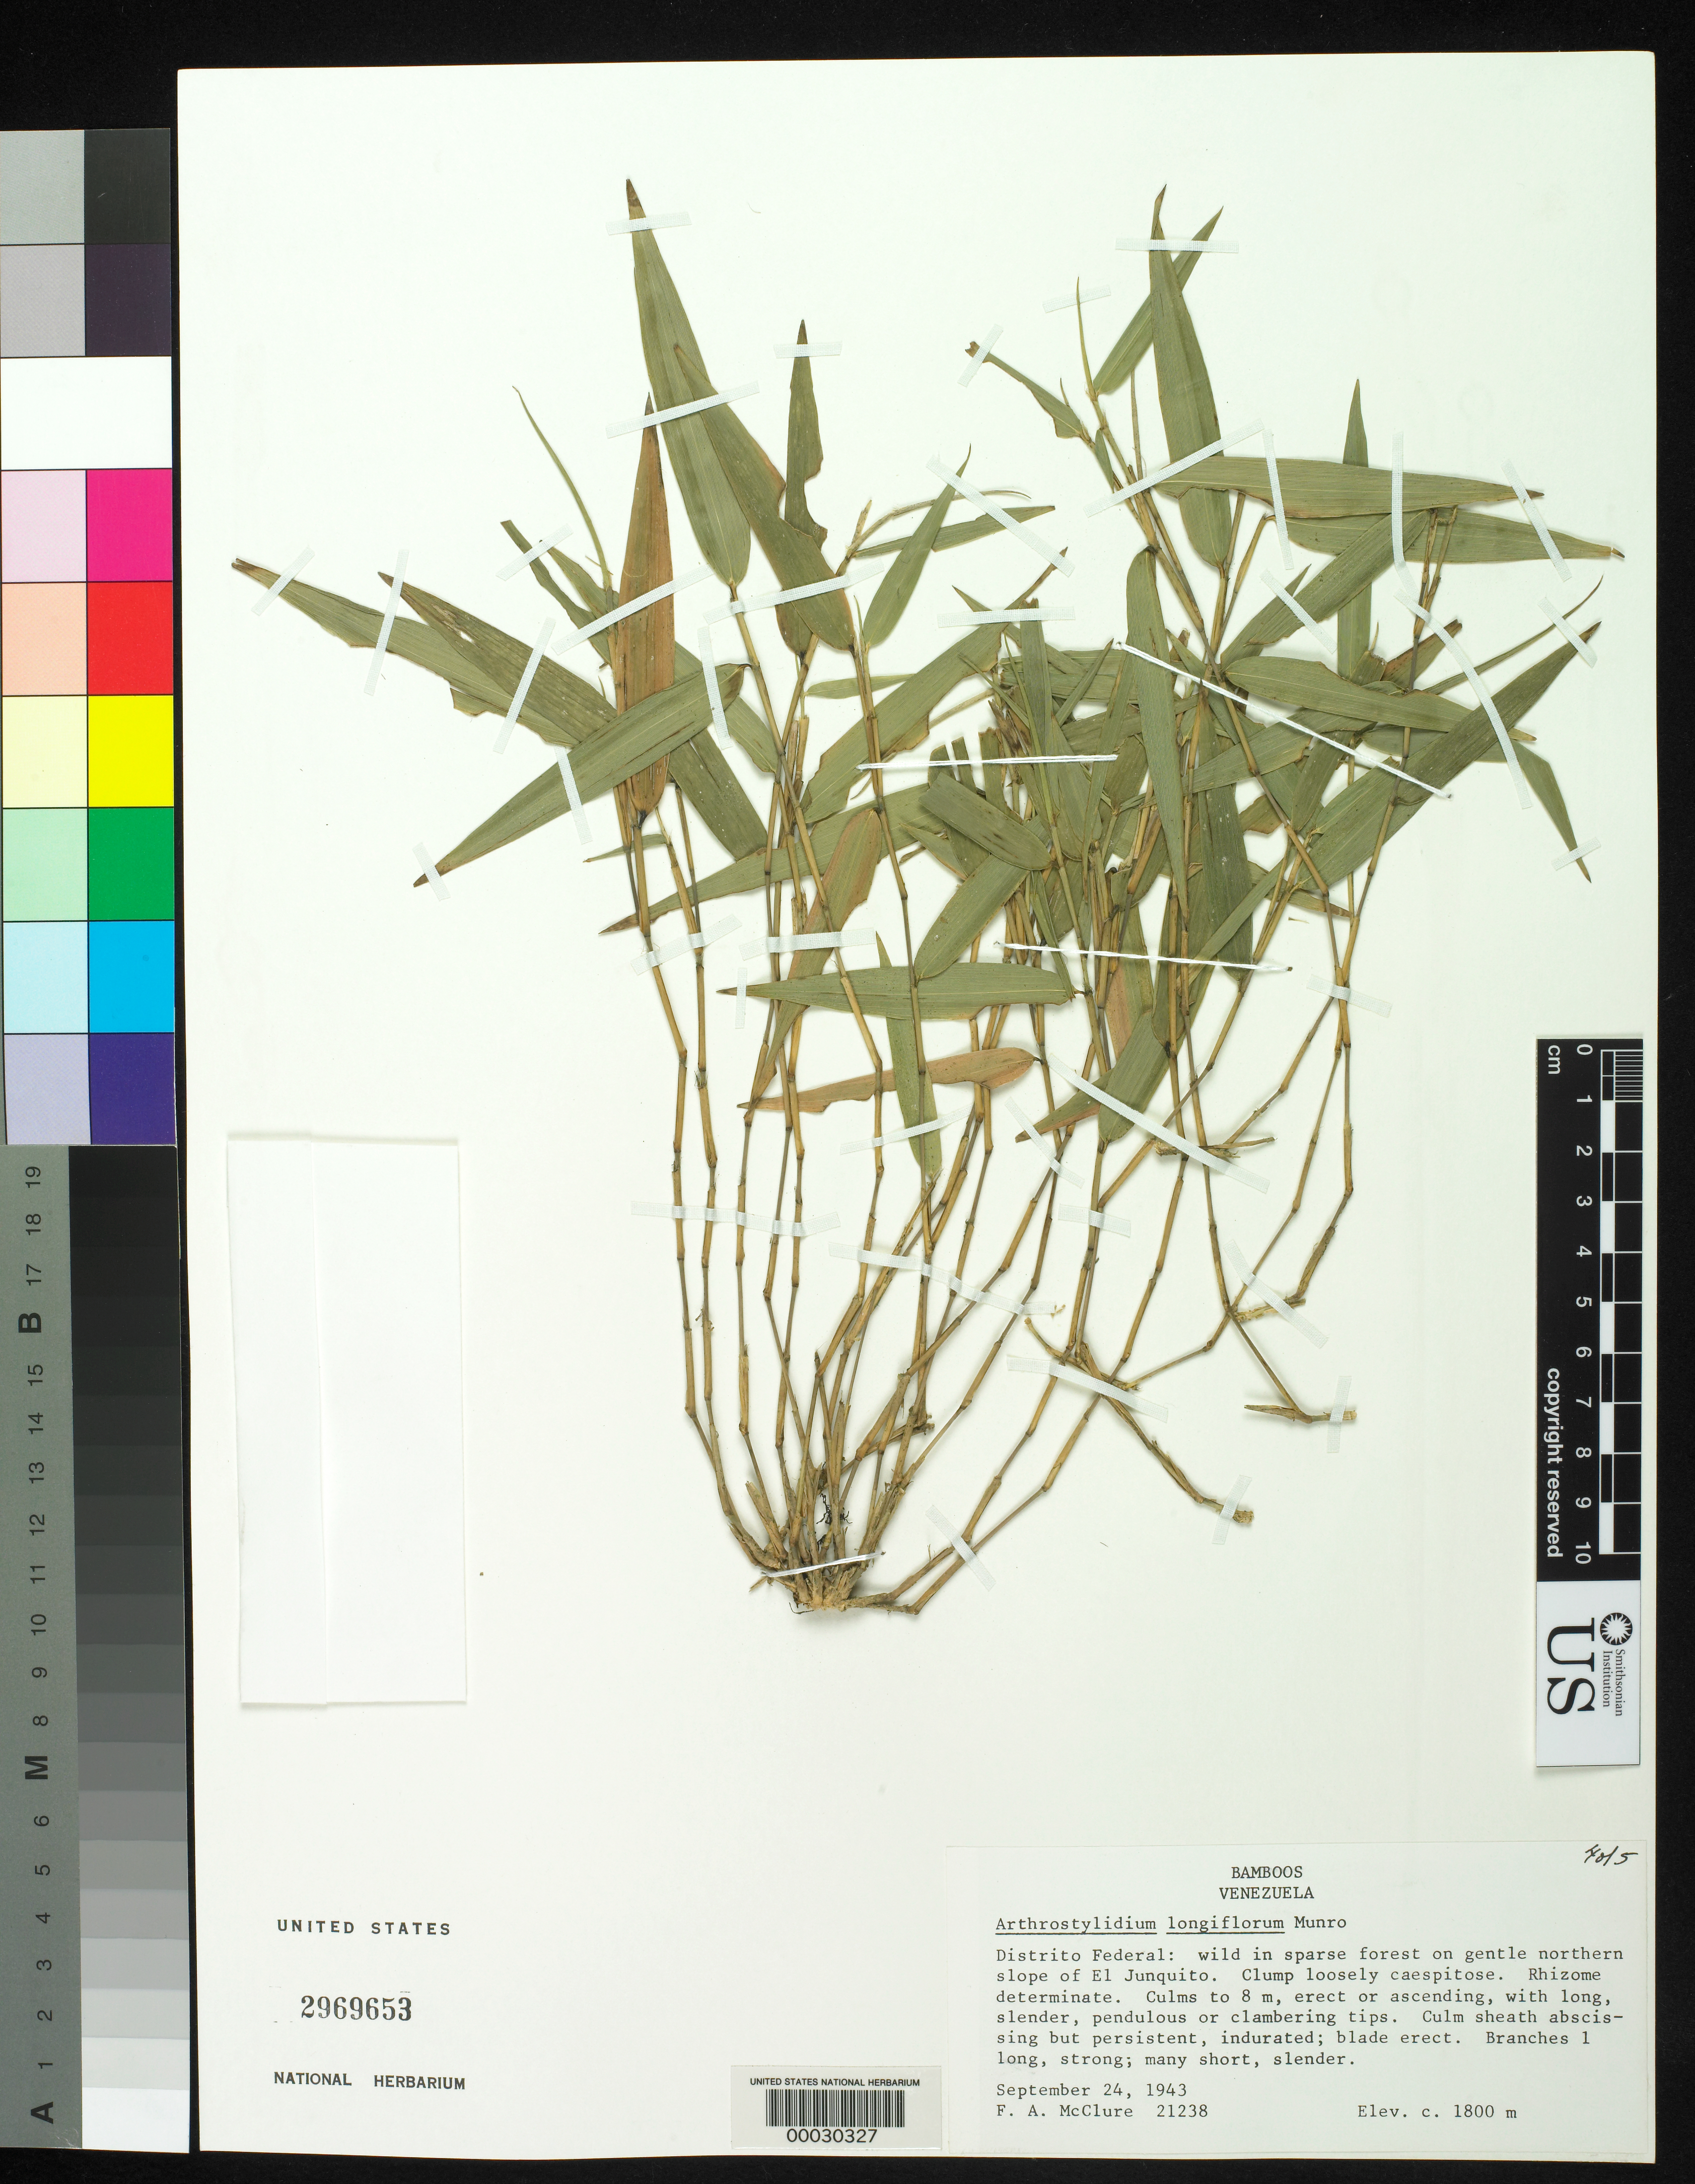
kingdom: Plantae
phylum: Tracheophyta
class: Liliopsida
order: Poales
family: Poaceae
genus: Arthrostylidium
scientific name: Arthrostylidium longiflorum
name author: Munro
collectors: F. A. McClure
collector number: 21238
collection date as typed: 24 Sep 1943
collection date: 1943-09-24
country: Venezuela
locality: El Junquito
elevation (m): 1800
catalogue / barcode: US 2969653